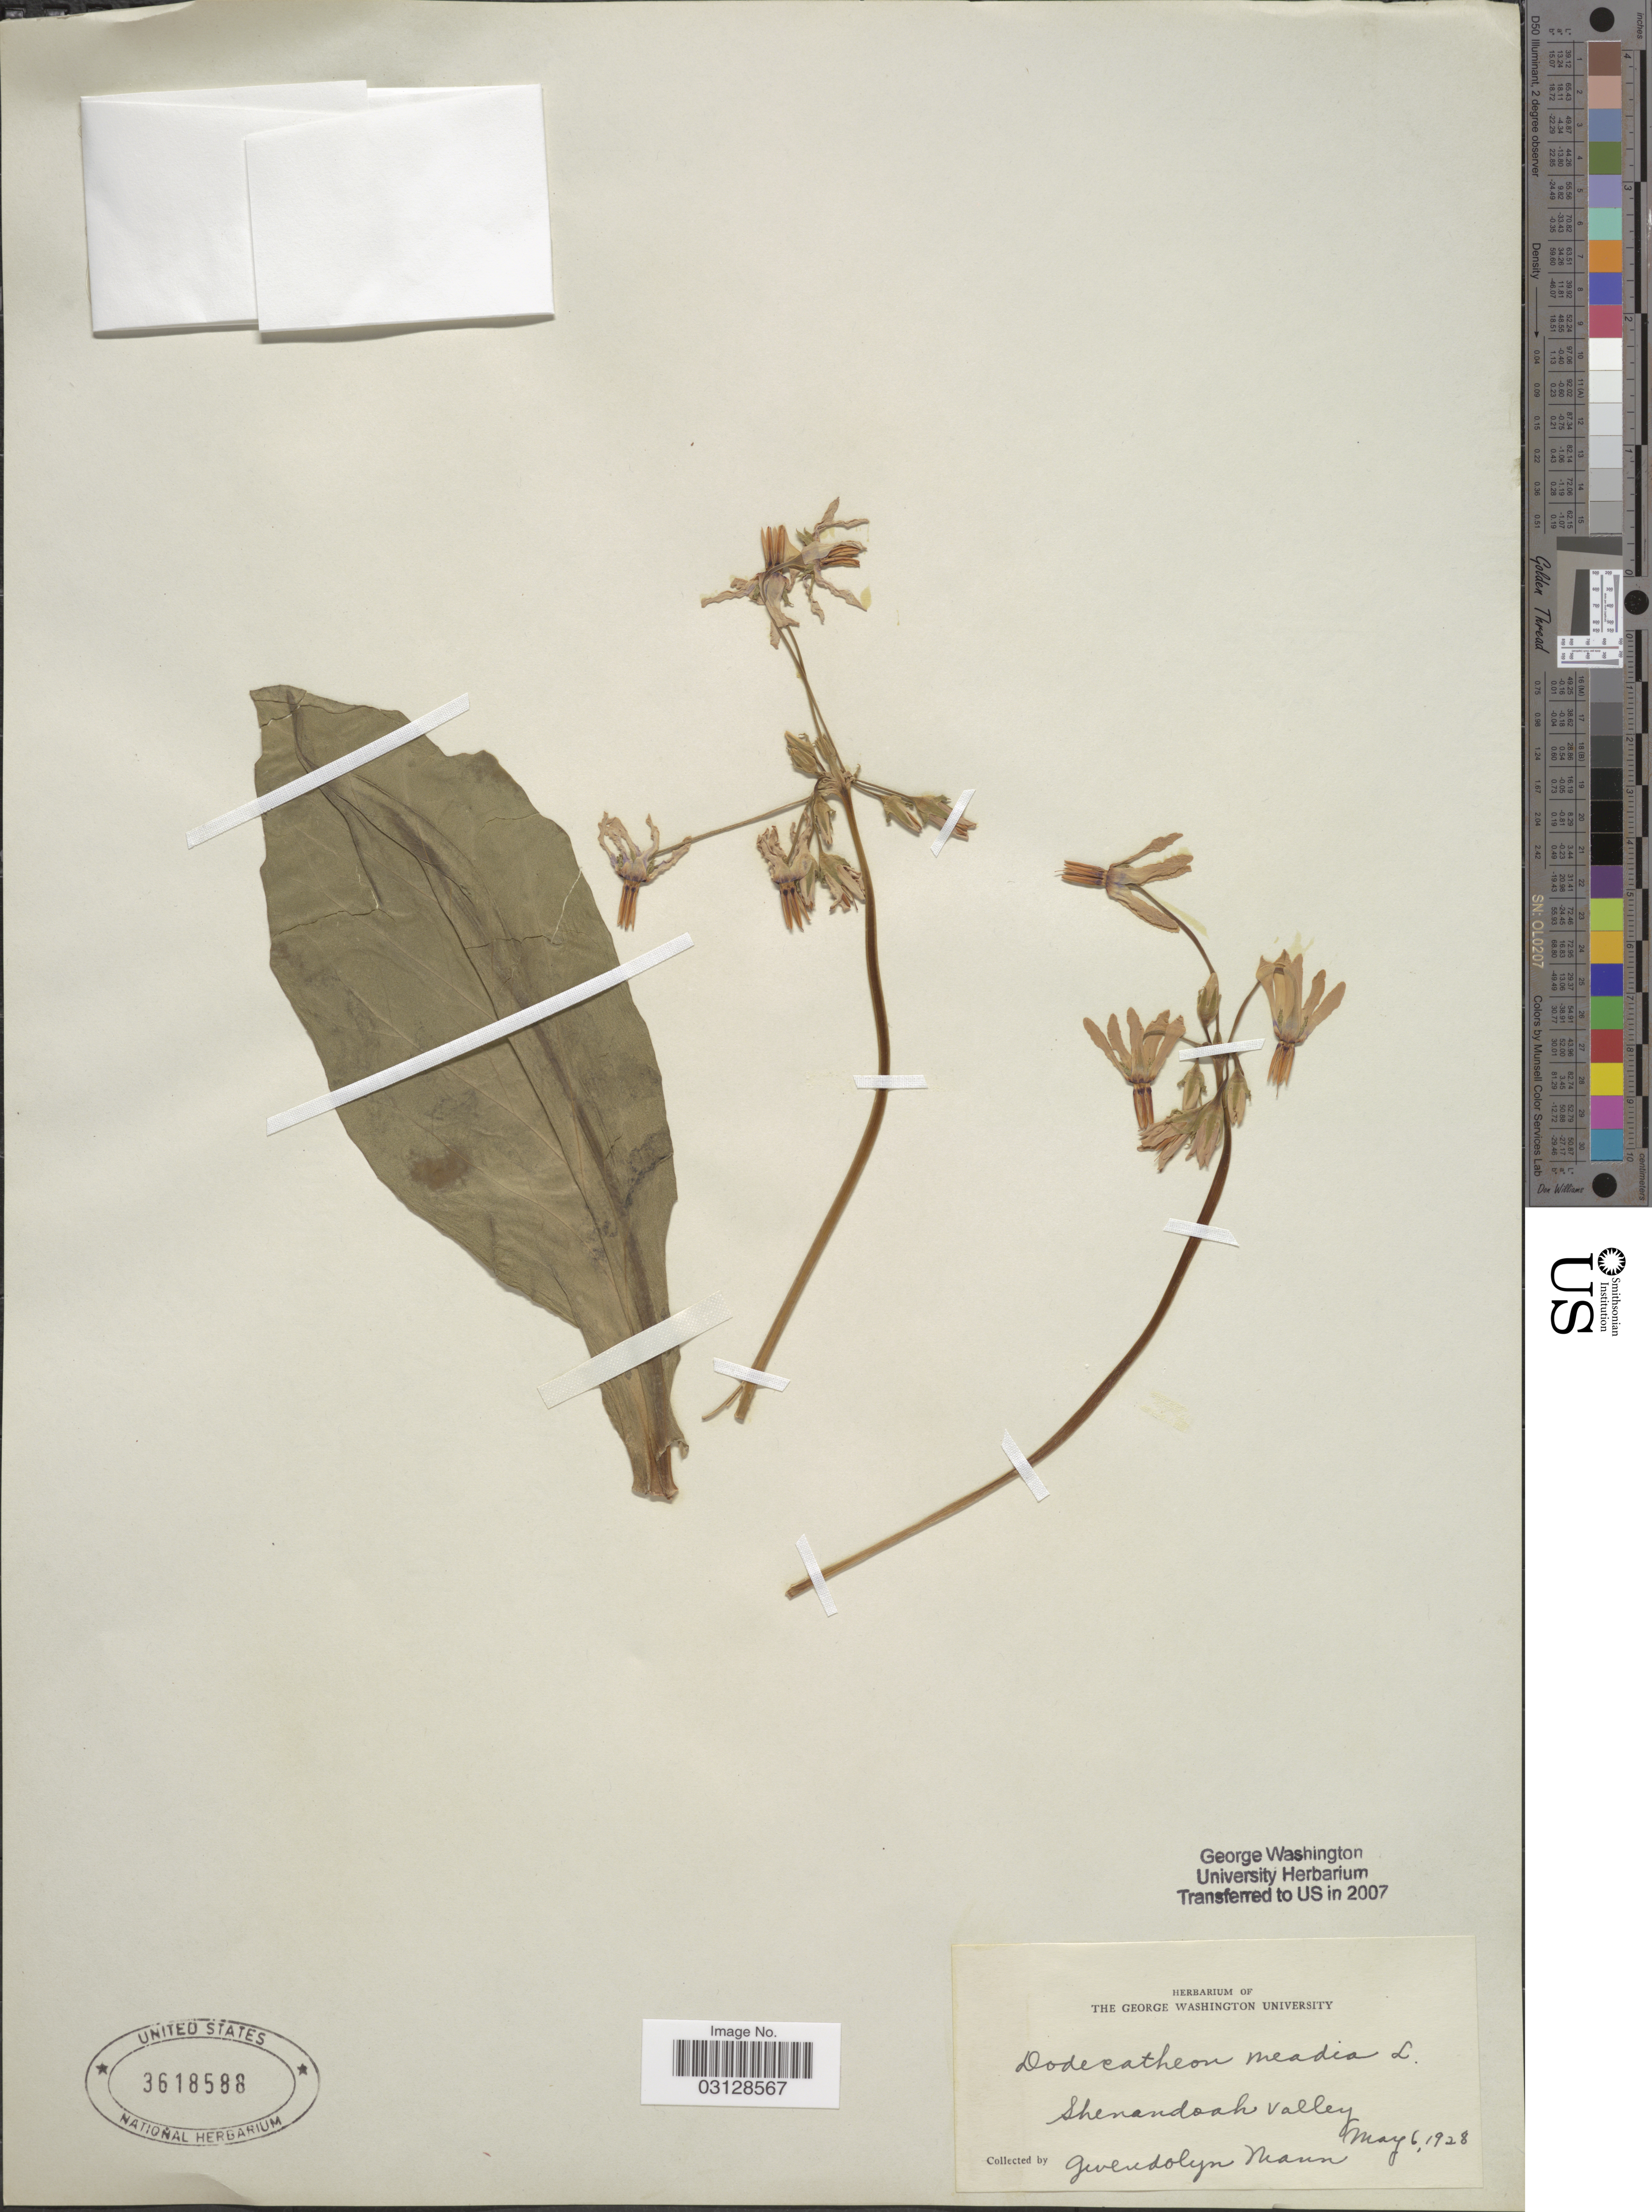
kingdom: Plantae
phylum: Tracheophyta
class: Magnoliopsida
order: Ericales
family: Primulaceae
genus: Dodecatheon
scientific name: Dodecatheon meadia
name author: L.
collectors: G. Mann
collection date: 1928-05-06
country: United States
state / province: Washington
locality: Shenandoah Valley.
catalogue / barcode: US 3618588